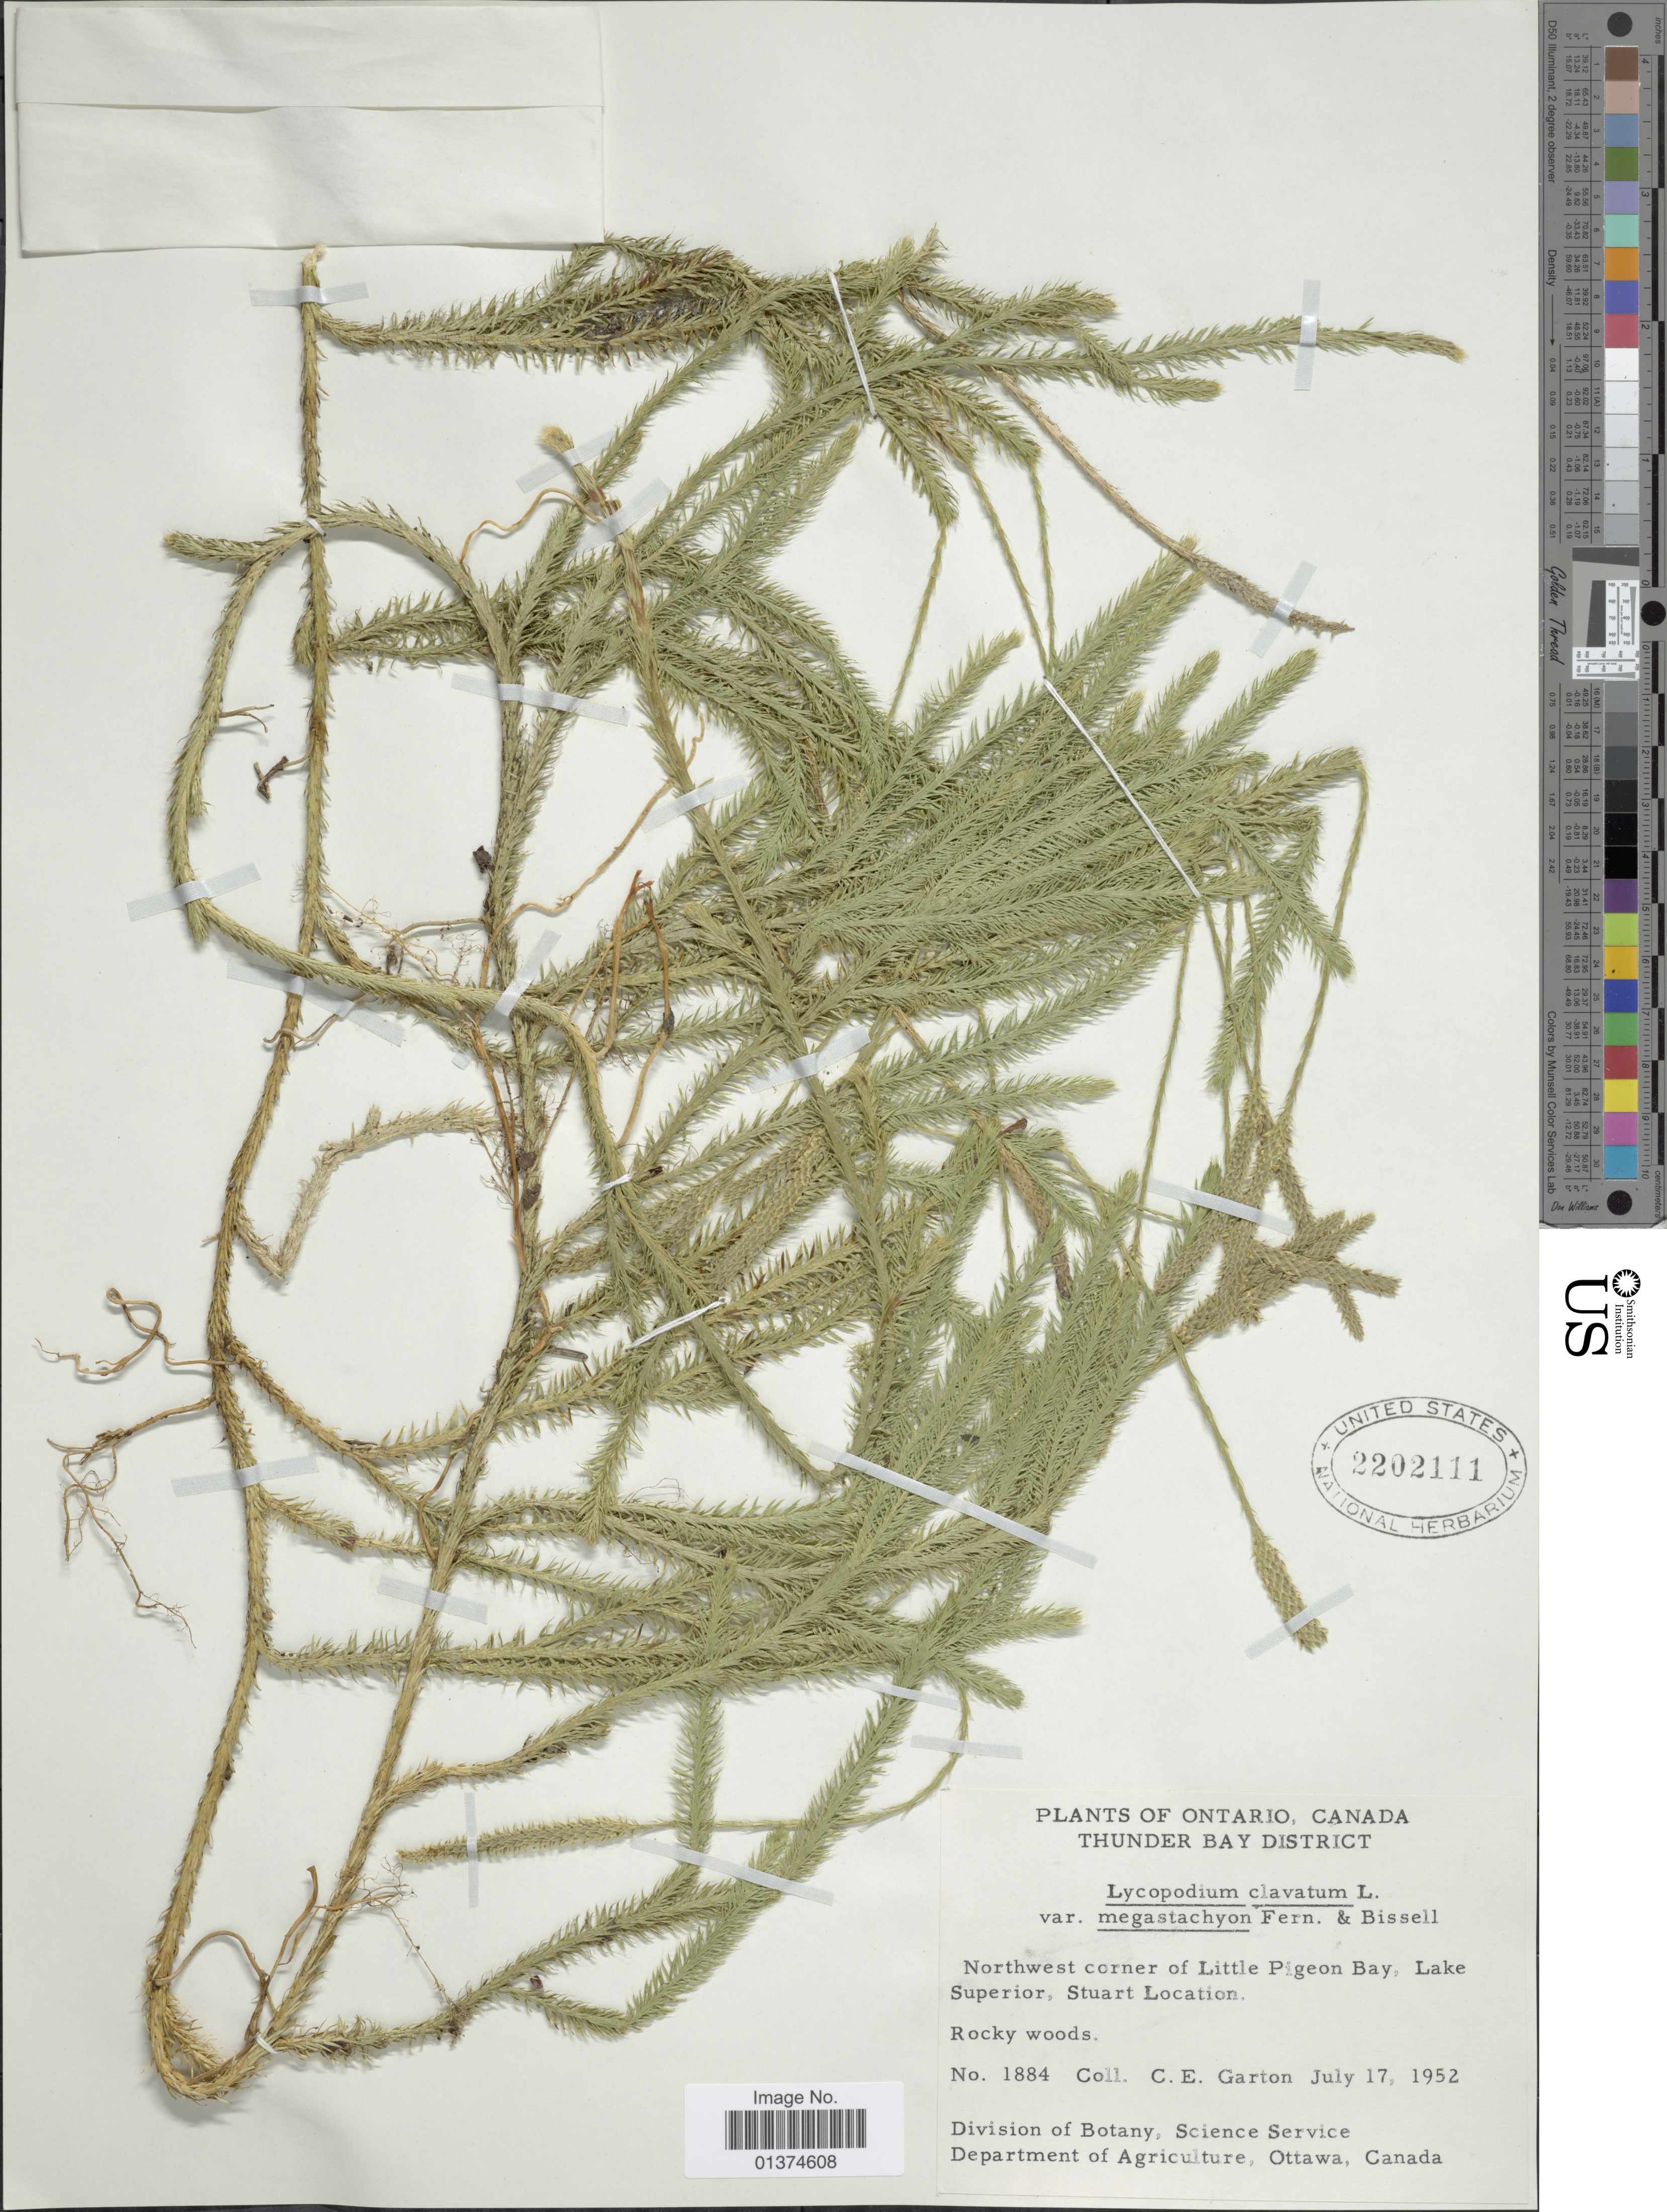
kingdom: Plantae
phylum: Tracheophyta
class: Lycopodiopsida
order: Lycopodiales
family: Lycopodiaceae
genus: Lycopodium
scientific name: Lycopodium clavatum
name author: L.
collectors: C. E. Garton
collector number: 1884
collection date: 1952-07-17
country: Canada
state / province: Ontario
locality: Thunder bay District, Northwest corner of Little Pigeon Bay, Lake Superior, Stuart Location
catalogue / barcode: US 2202111